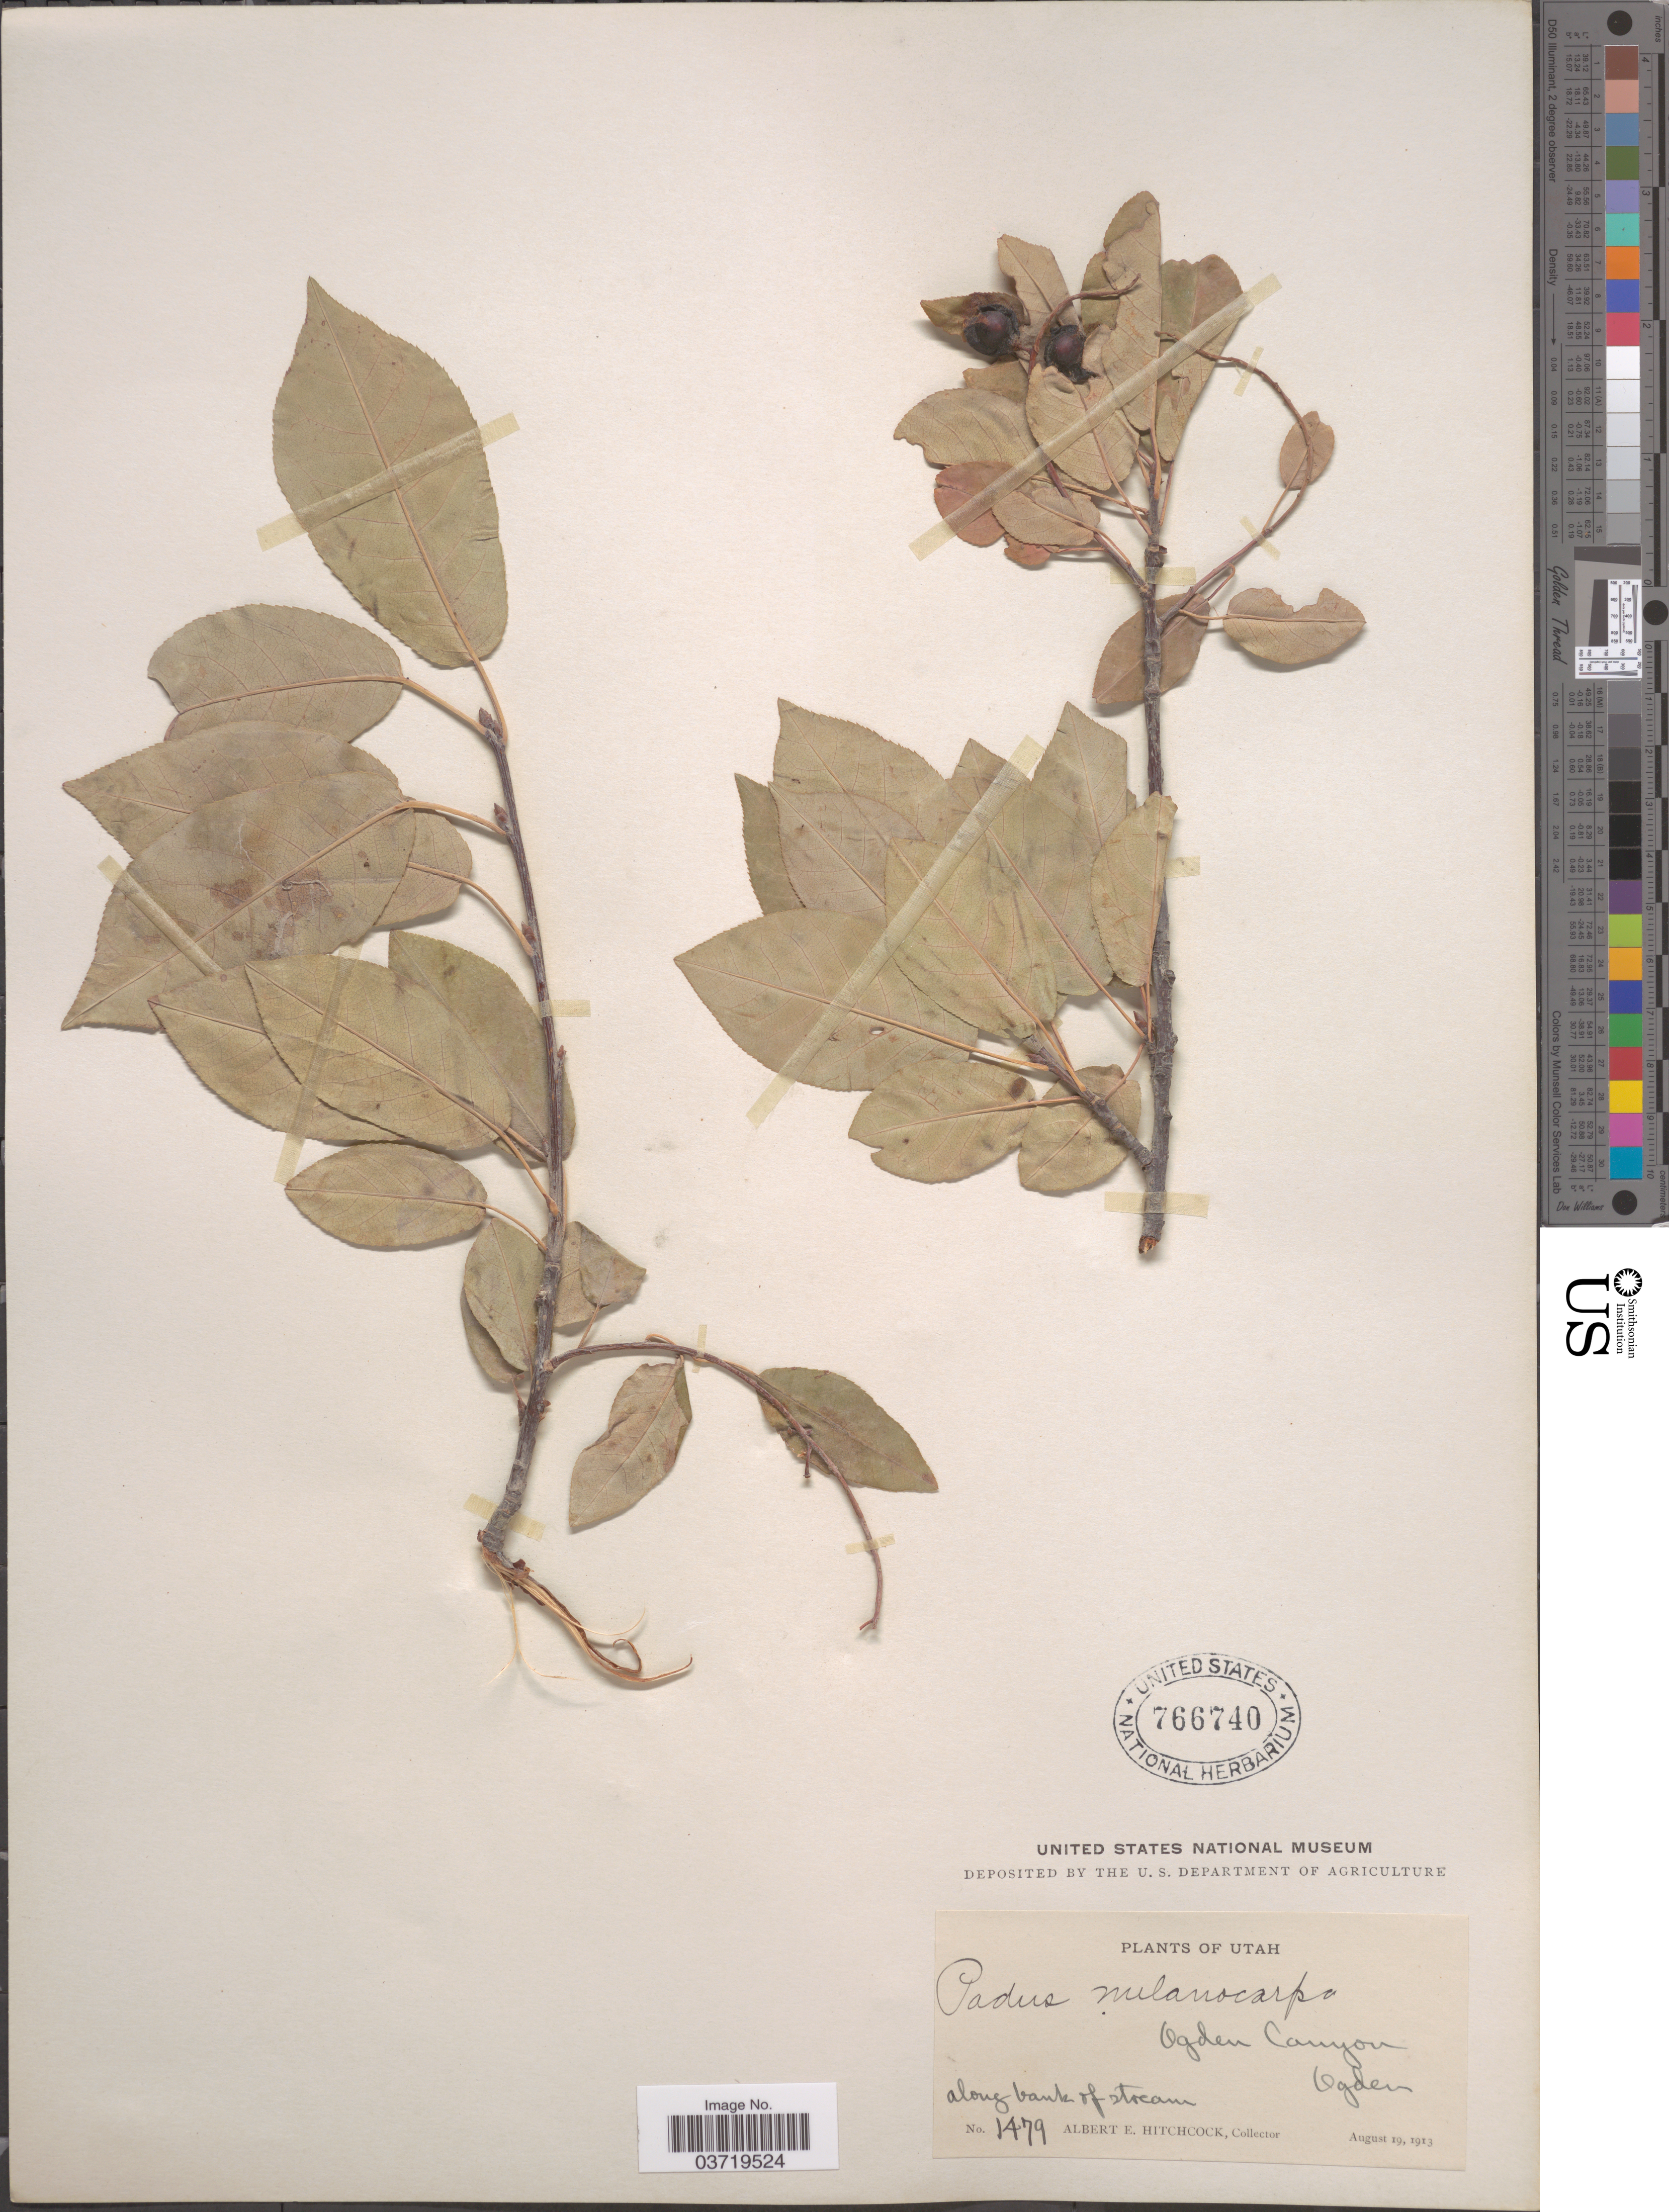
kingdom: Plantae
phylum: Tracheophyta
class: Magnoliopsida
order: Rosales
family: Rosaceae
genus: Prunus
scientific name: Prunus virginiana var. demissa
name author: (Nutt.) Torr.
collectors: A. Hitchcock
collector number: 1479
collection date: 1913-08-19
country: United States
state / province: Utah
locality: Ogden Canyon. Ogden. Along bank of stream.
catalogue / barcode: US 766740